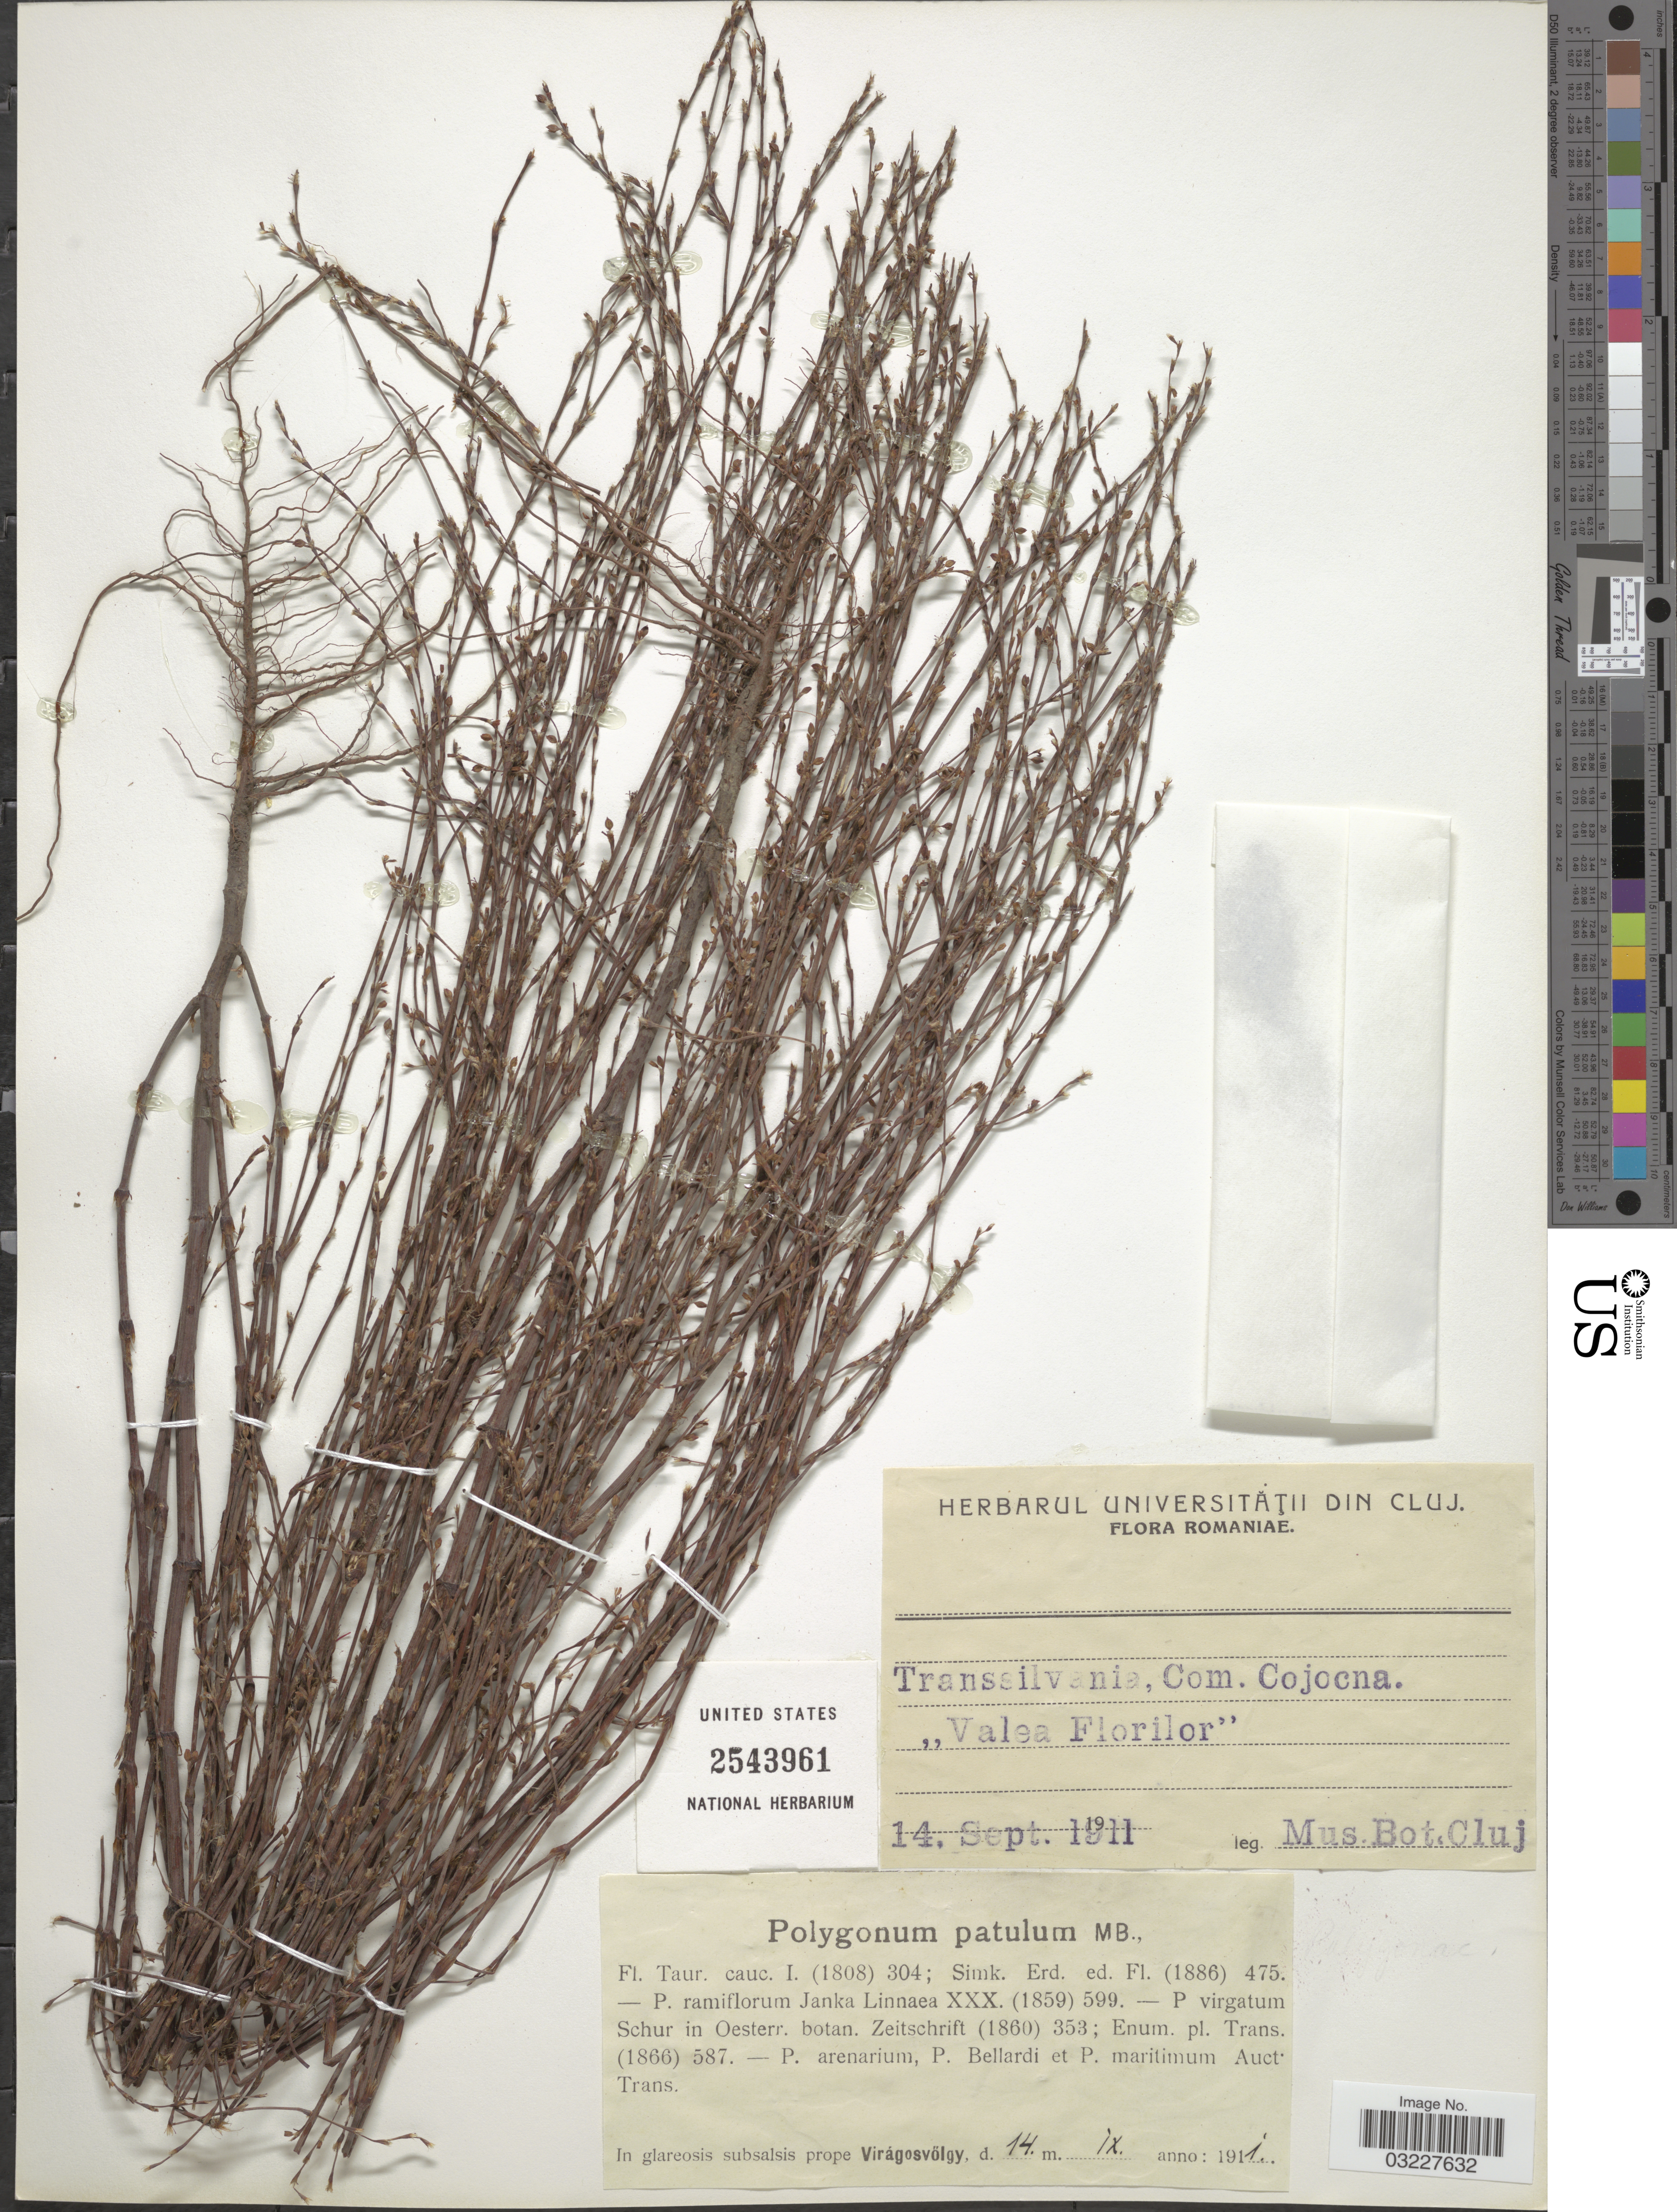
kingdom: Plantae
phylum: Tracheophyta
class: Magnoliopsida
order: Caryophyllales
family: Polygonaceae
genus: Polygonum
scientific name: Polygonum patulum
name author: M. Bieb.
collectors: ex Mus. Bot. Cluj.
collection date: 1911-09-14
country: Romania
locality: Transsilvania, Com. Cojocna. Prope Virágosvölgy.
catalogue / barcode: US 2543961